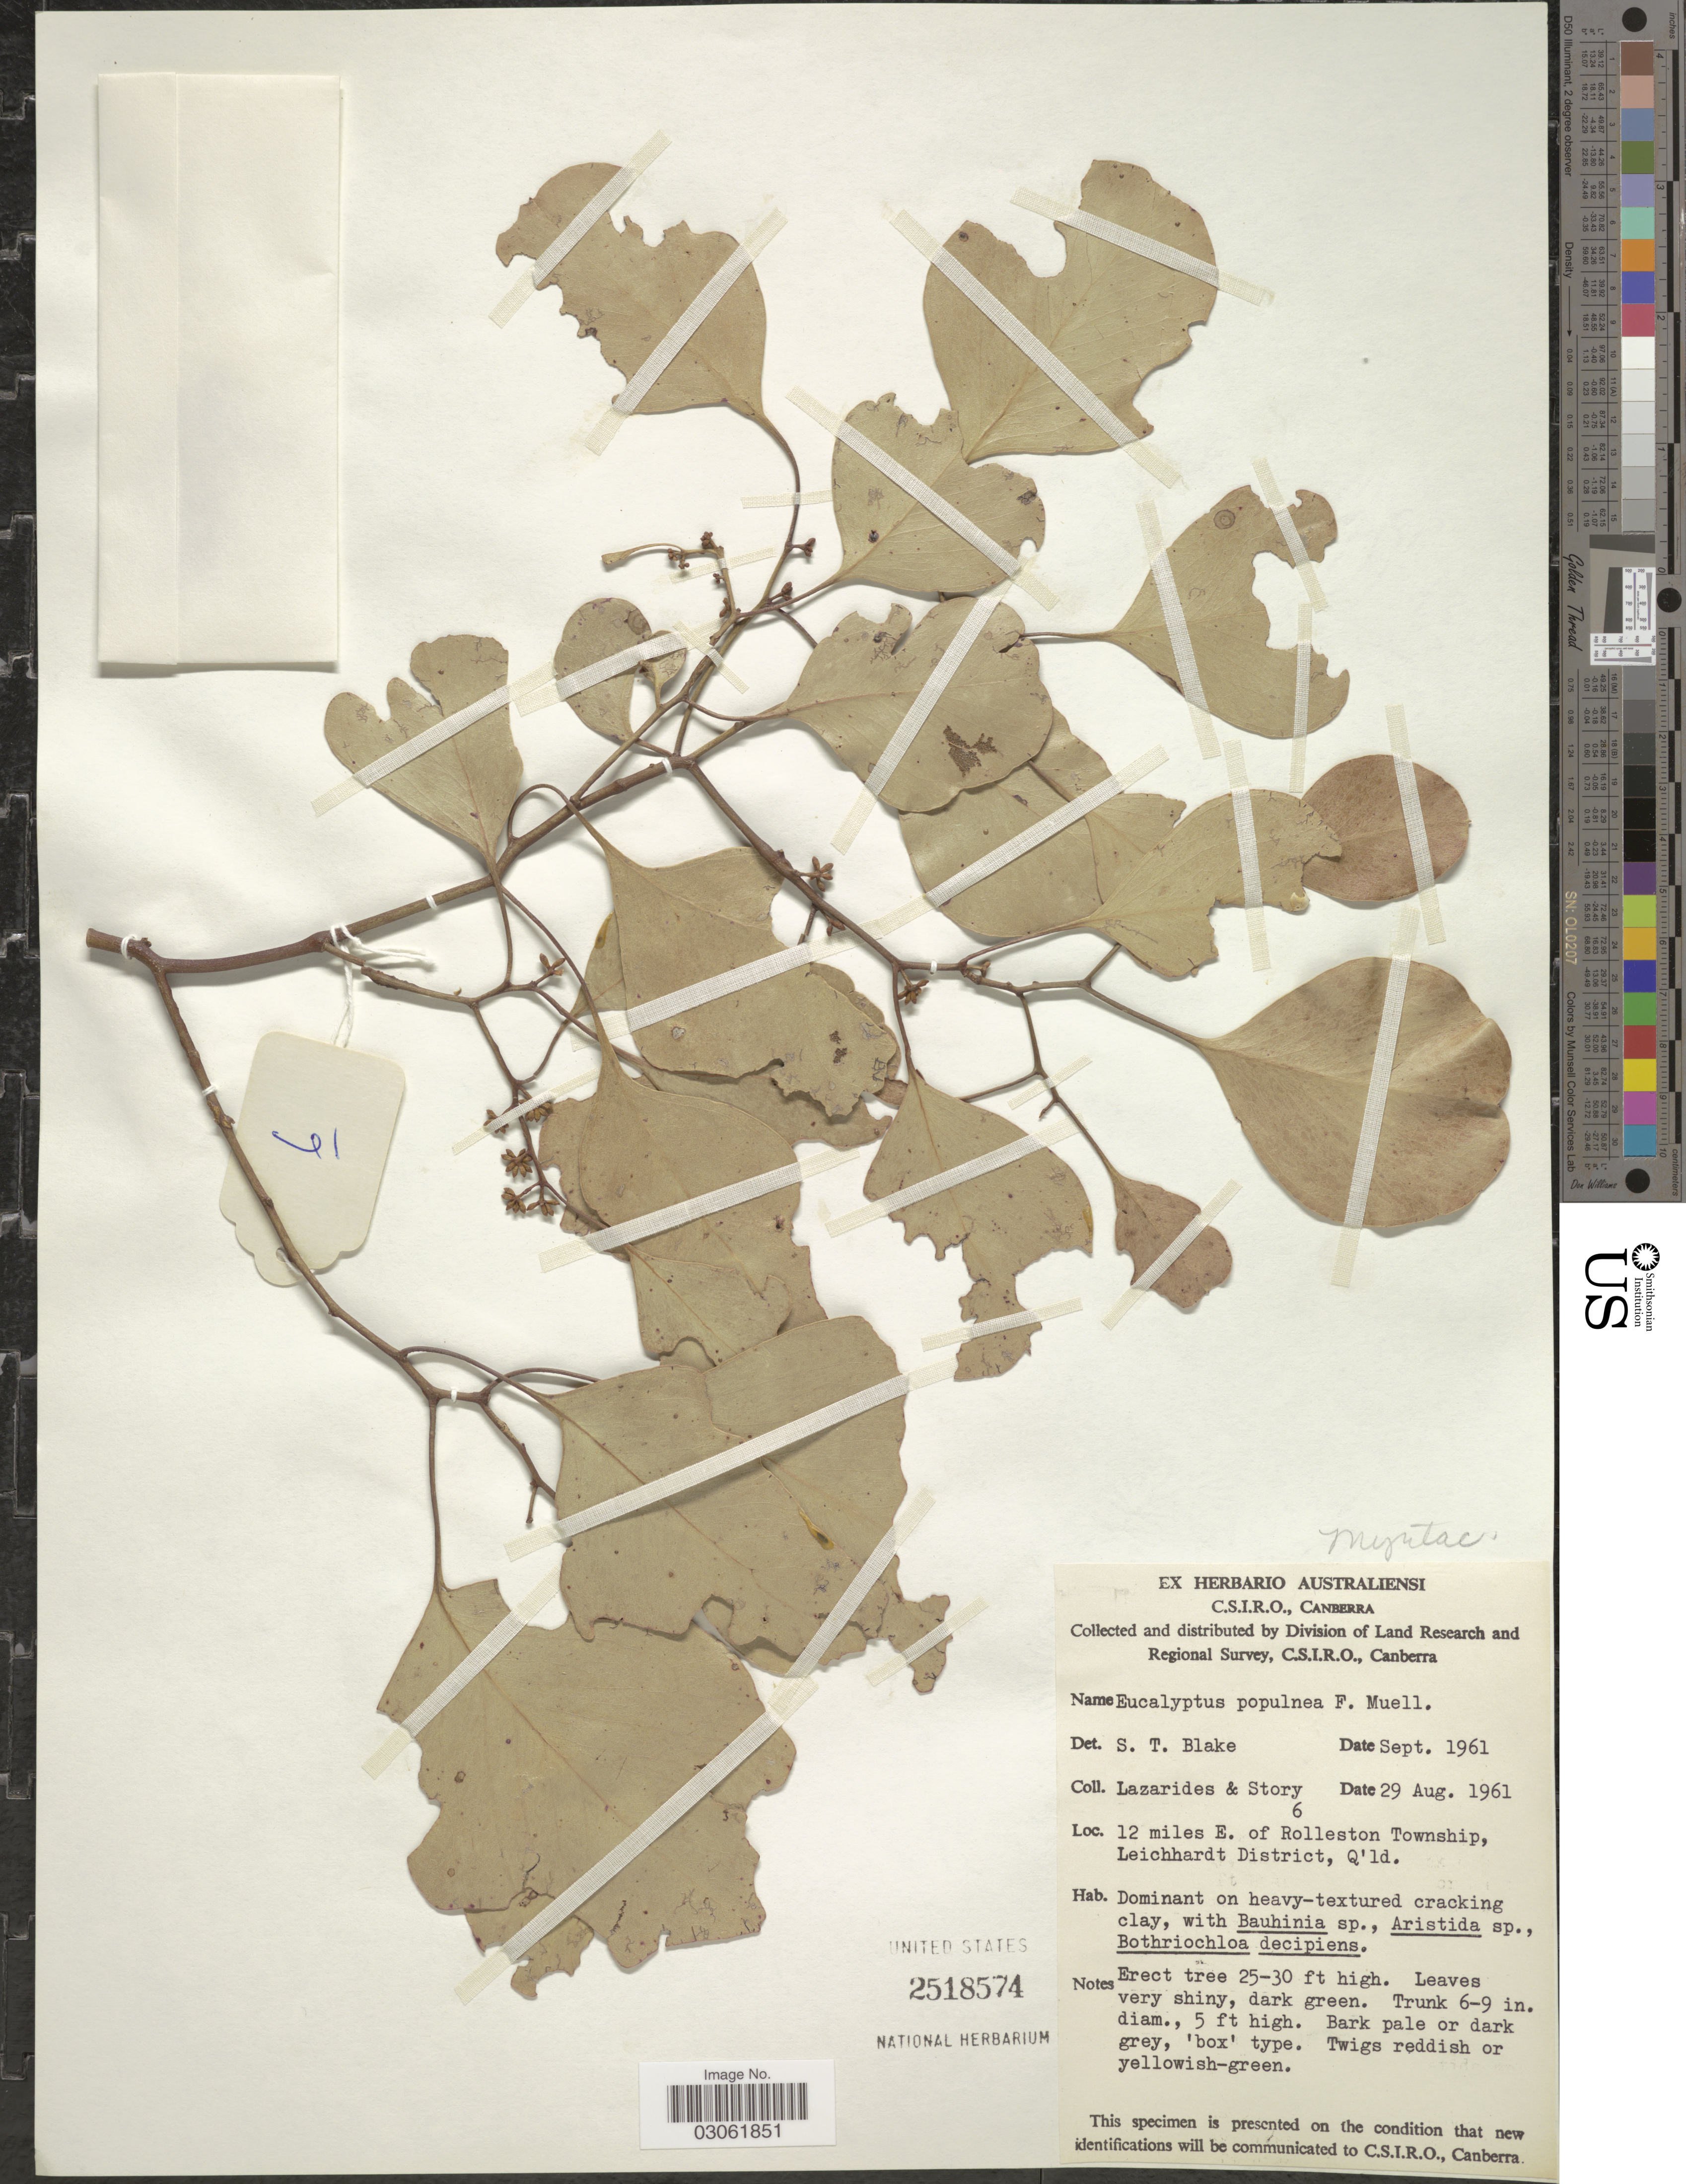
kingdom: Plantae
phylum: Tracheophyta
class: Magnoliopsida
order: Myrtales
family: Myrtaceae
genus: Eucalyptus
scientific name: Eucalyptus populnea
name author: F. Muell.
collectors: M. Lazarides & -. Story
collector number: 6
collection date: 1961-08-29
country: Australia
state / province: Queensland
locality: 12 miles E. of Rolleston Township, Leichardt District.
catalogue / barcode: US 2518574